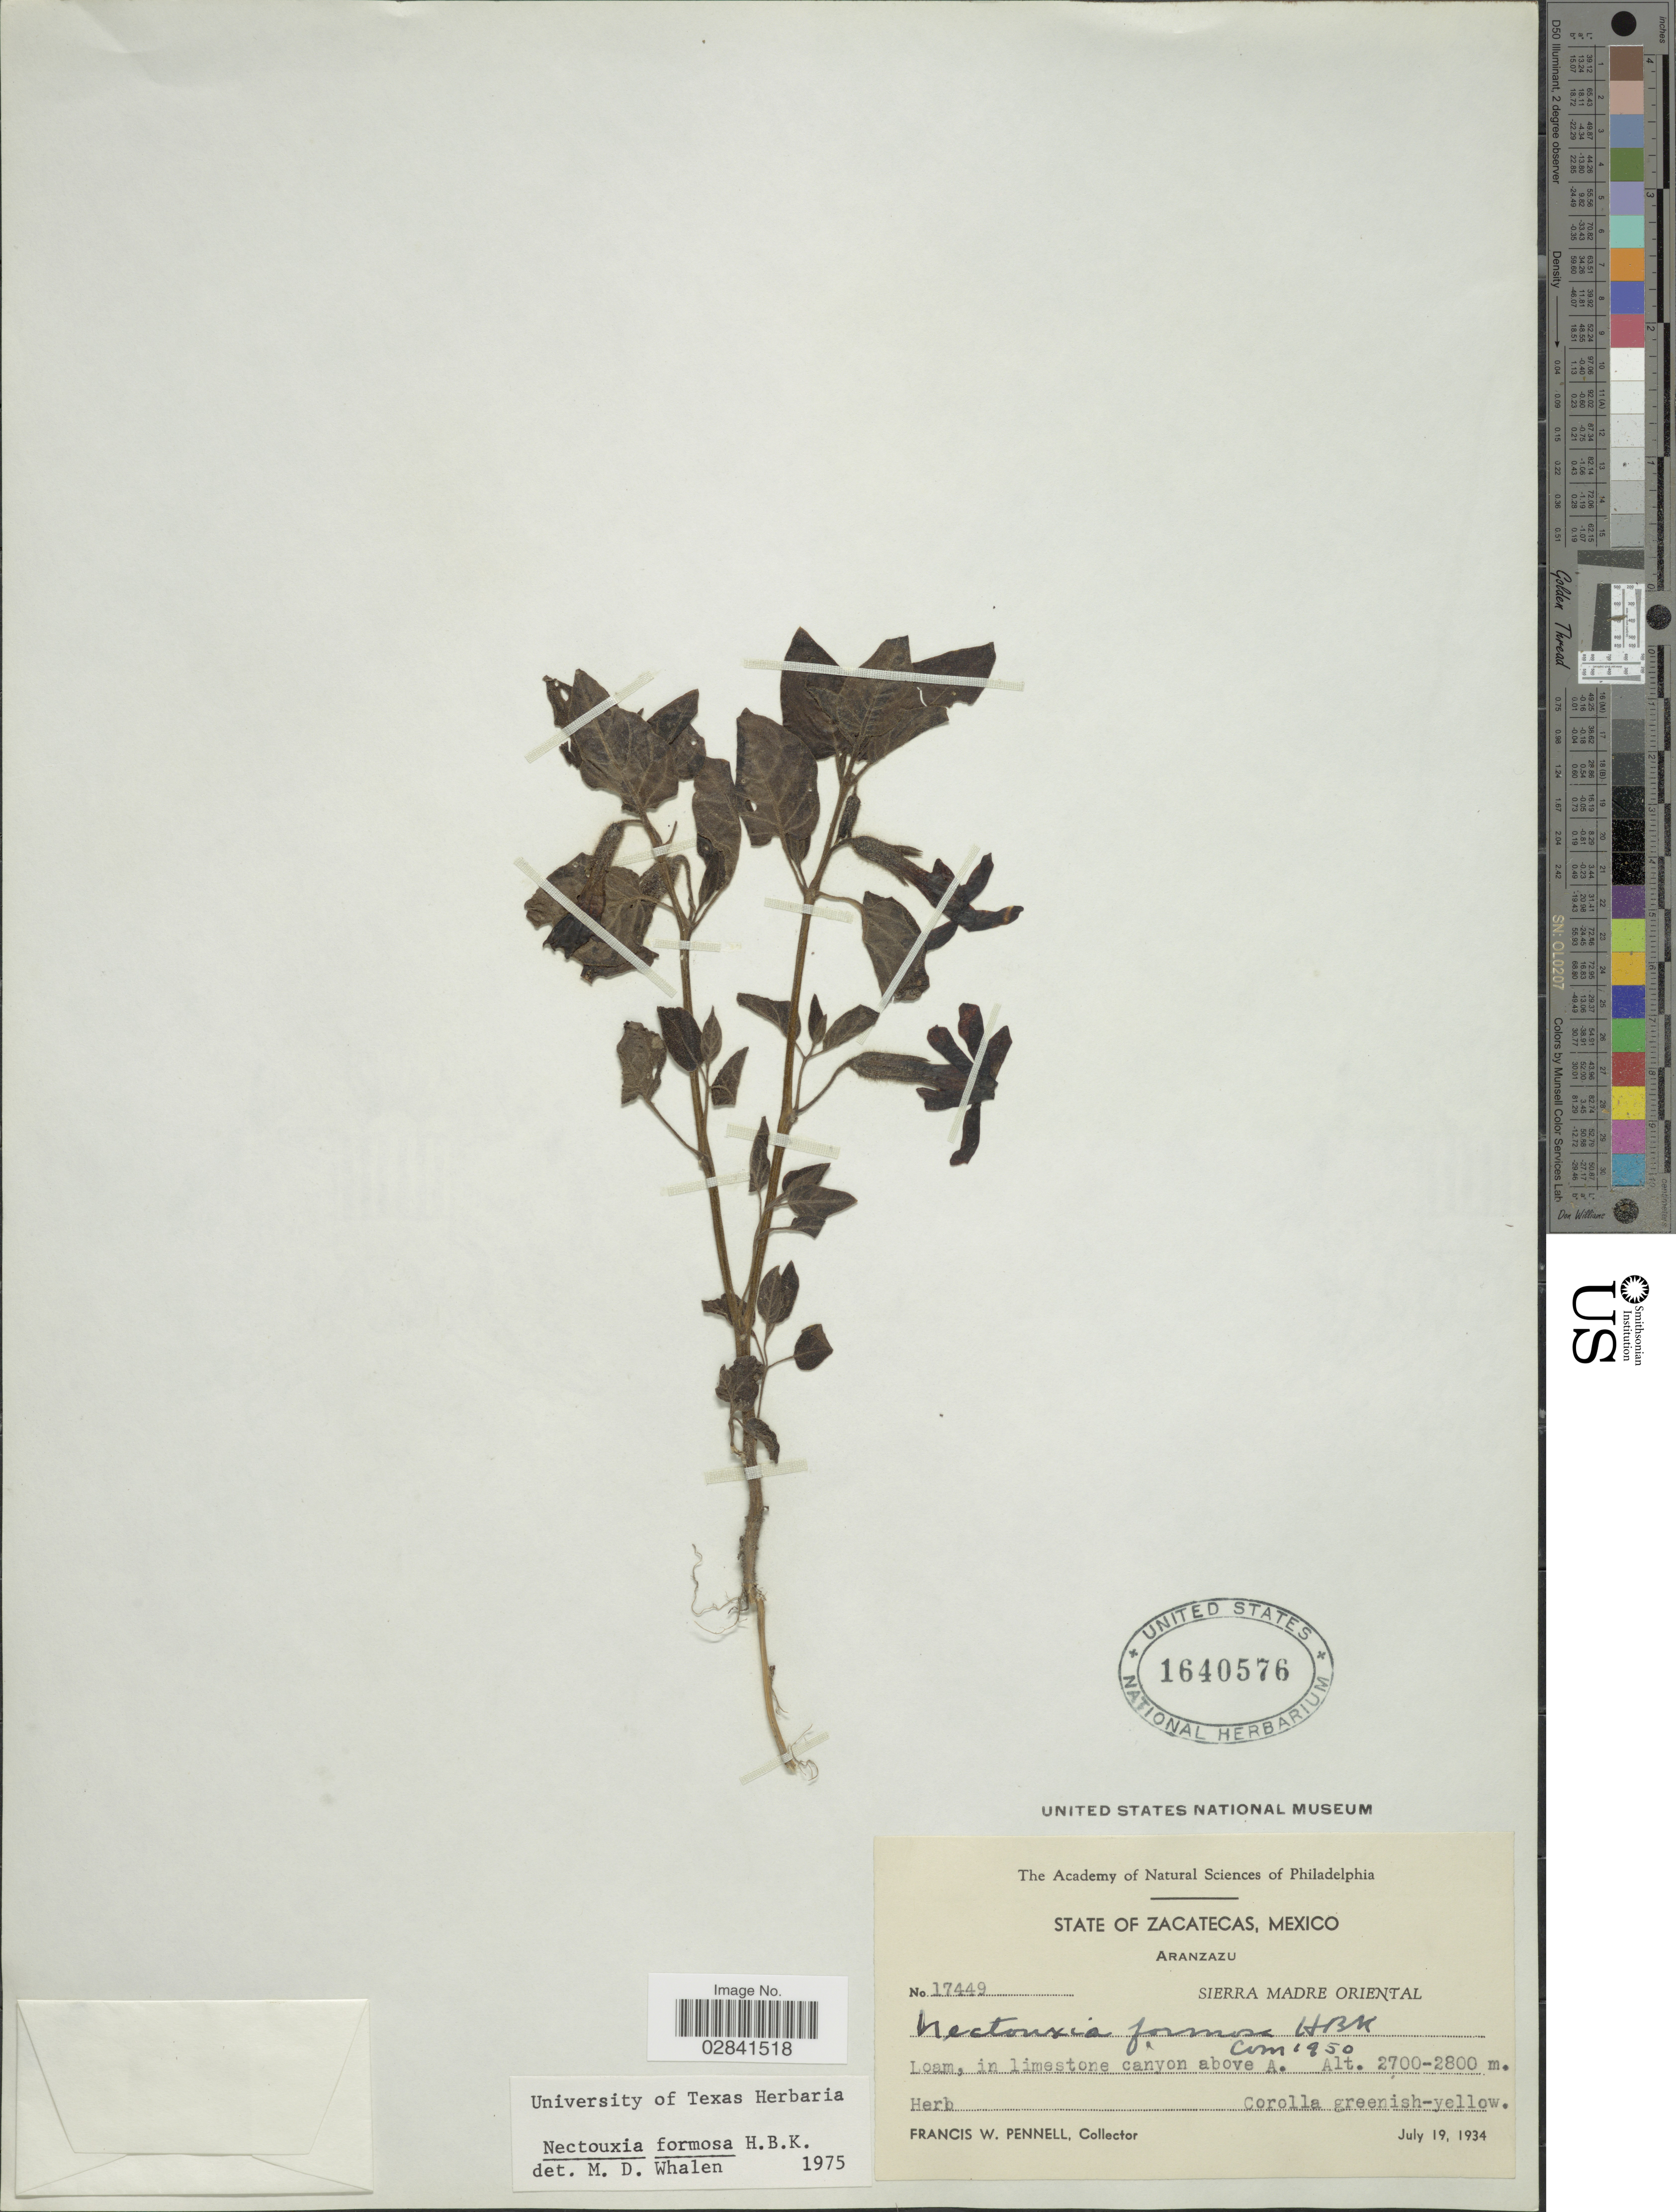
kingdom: Plantae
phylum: Tracheophyta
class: Magnoliopsida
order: Solanales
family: Solanaceae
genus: Nectouxia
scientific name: Nectouxia formosa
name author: Kunth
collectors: F. W. Pennell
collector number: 17449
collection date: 1934-07-19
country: Mexico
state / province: Zacatecas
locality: Aranzazu. Sierra Madre Oriental.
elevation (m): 2700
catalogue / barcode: US 1640576